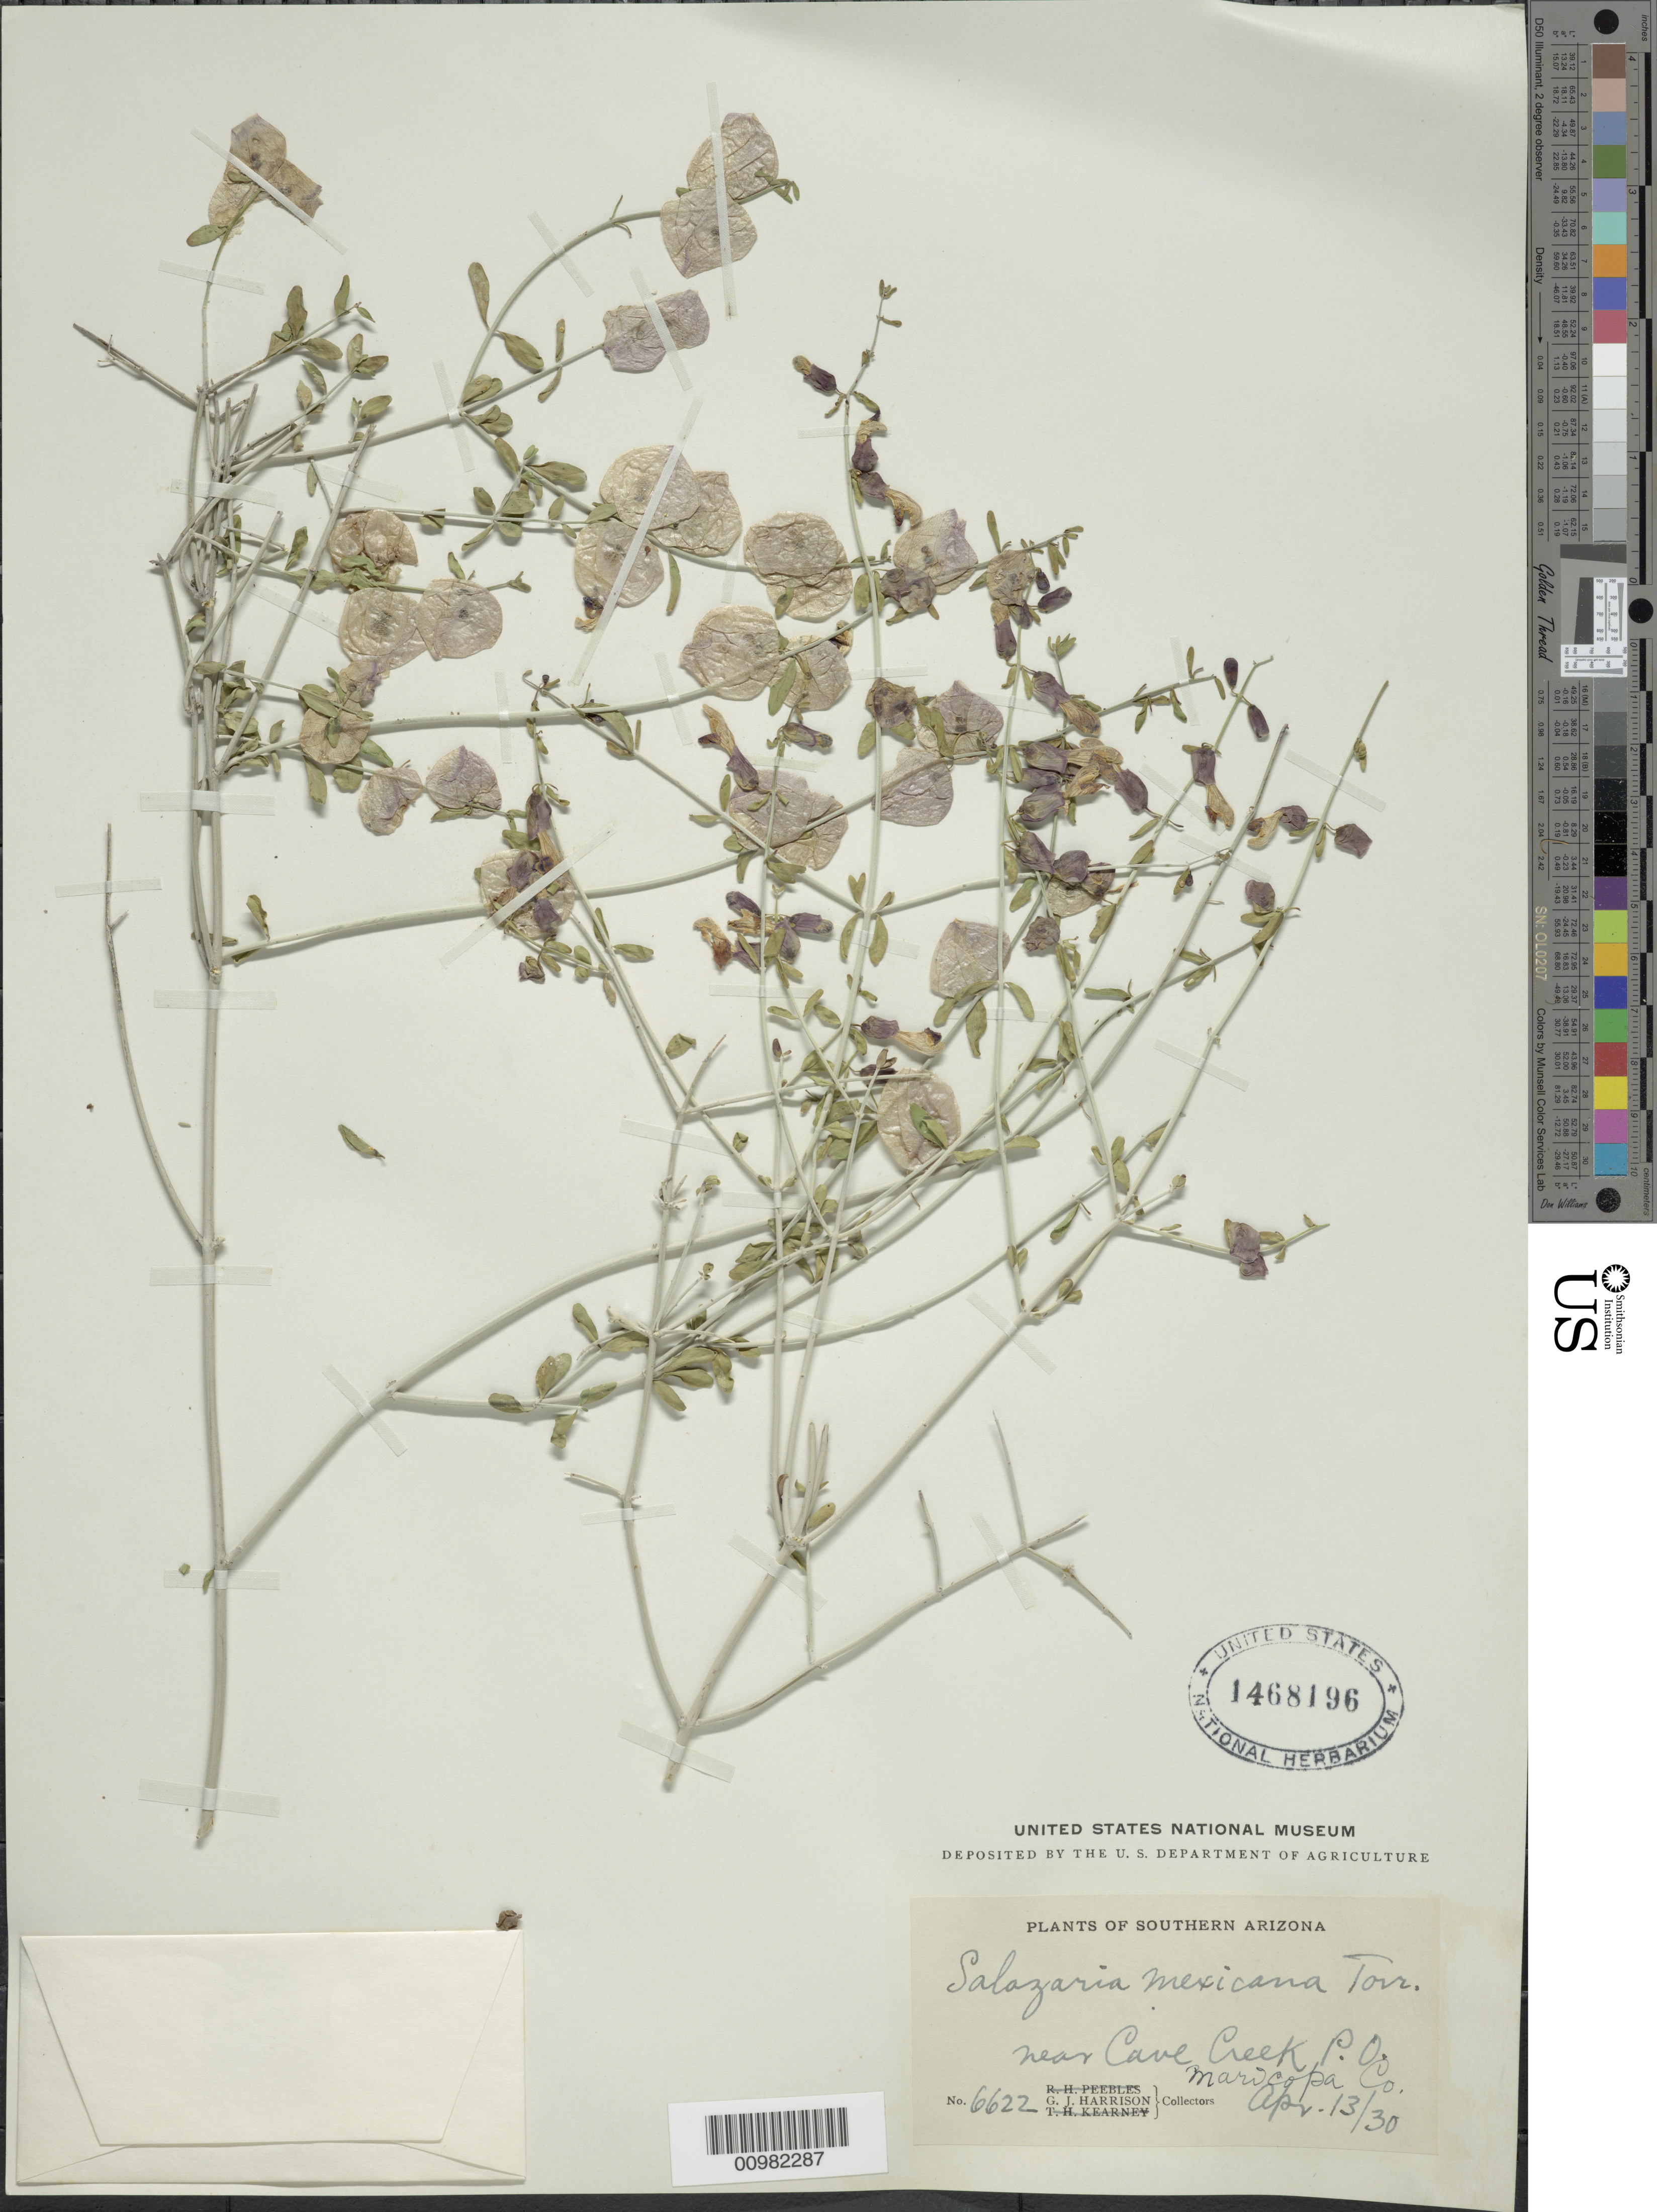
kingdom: Plantae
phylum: Tracheophyta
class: Magnoliopsida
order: Lamiales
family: Lamiaceae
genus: Salazaria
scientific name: Salazaria mexicana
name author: Torr.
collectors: G. J. Harrison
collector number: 6622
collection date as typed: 13 Apr 1930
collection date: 1930-04-13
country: United States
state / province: Arizona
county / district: Maricopa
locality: near Cave Creek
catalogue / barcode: US 1468196